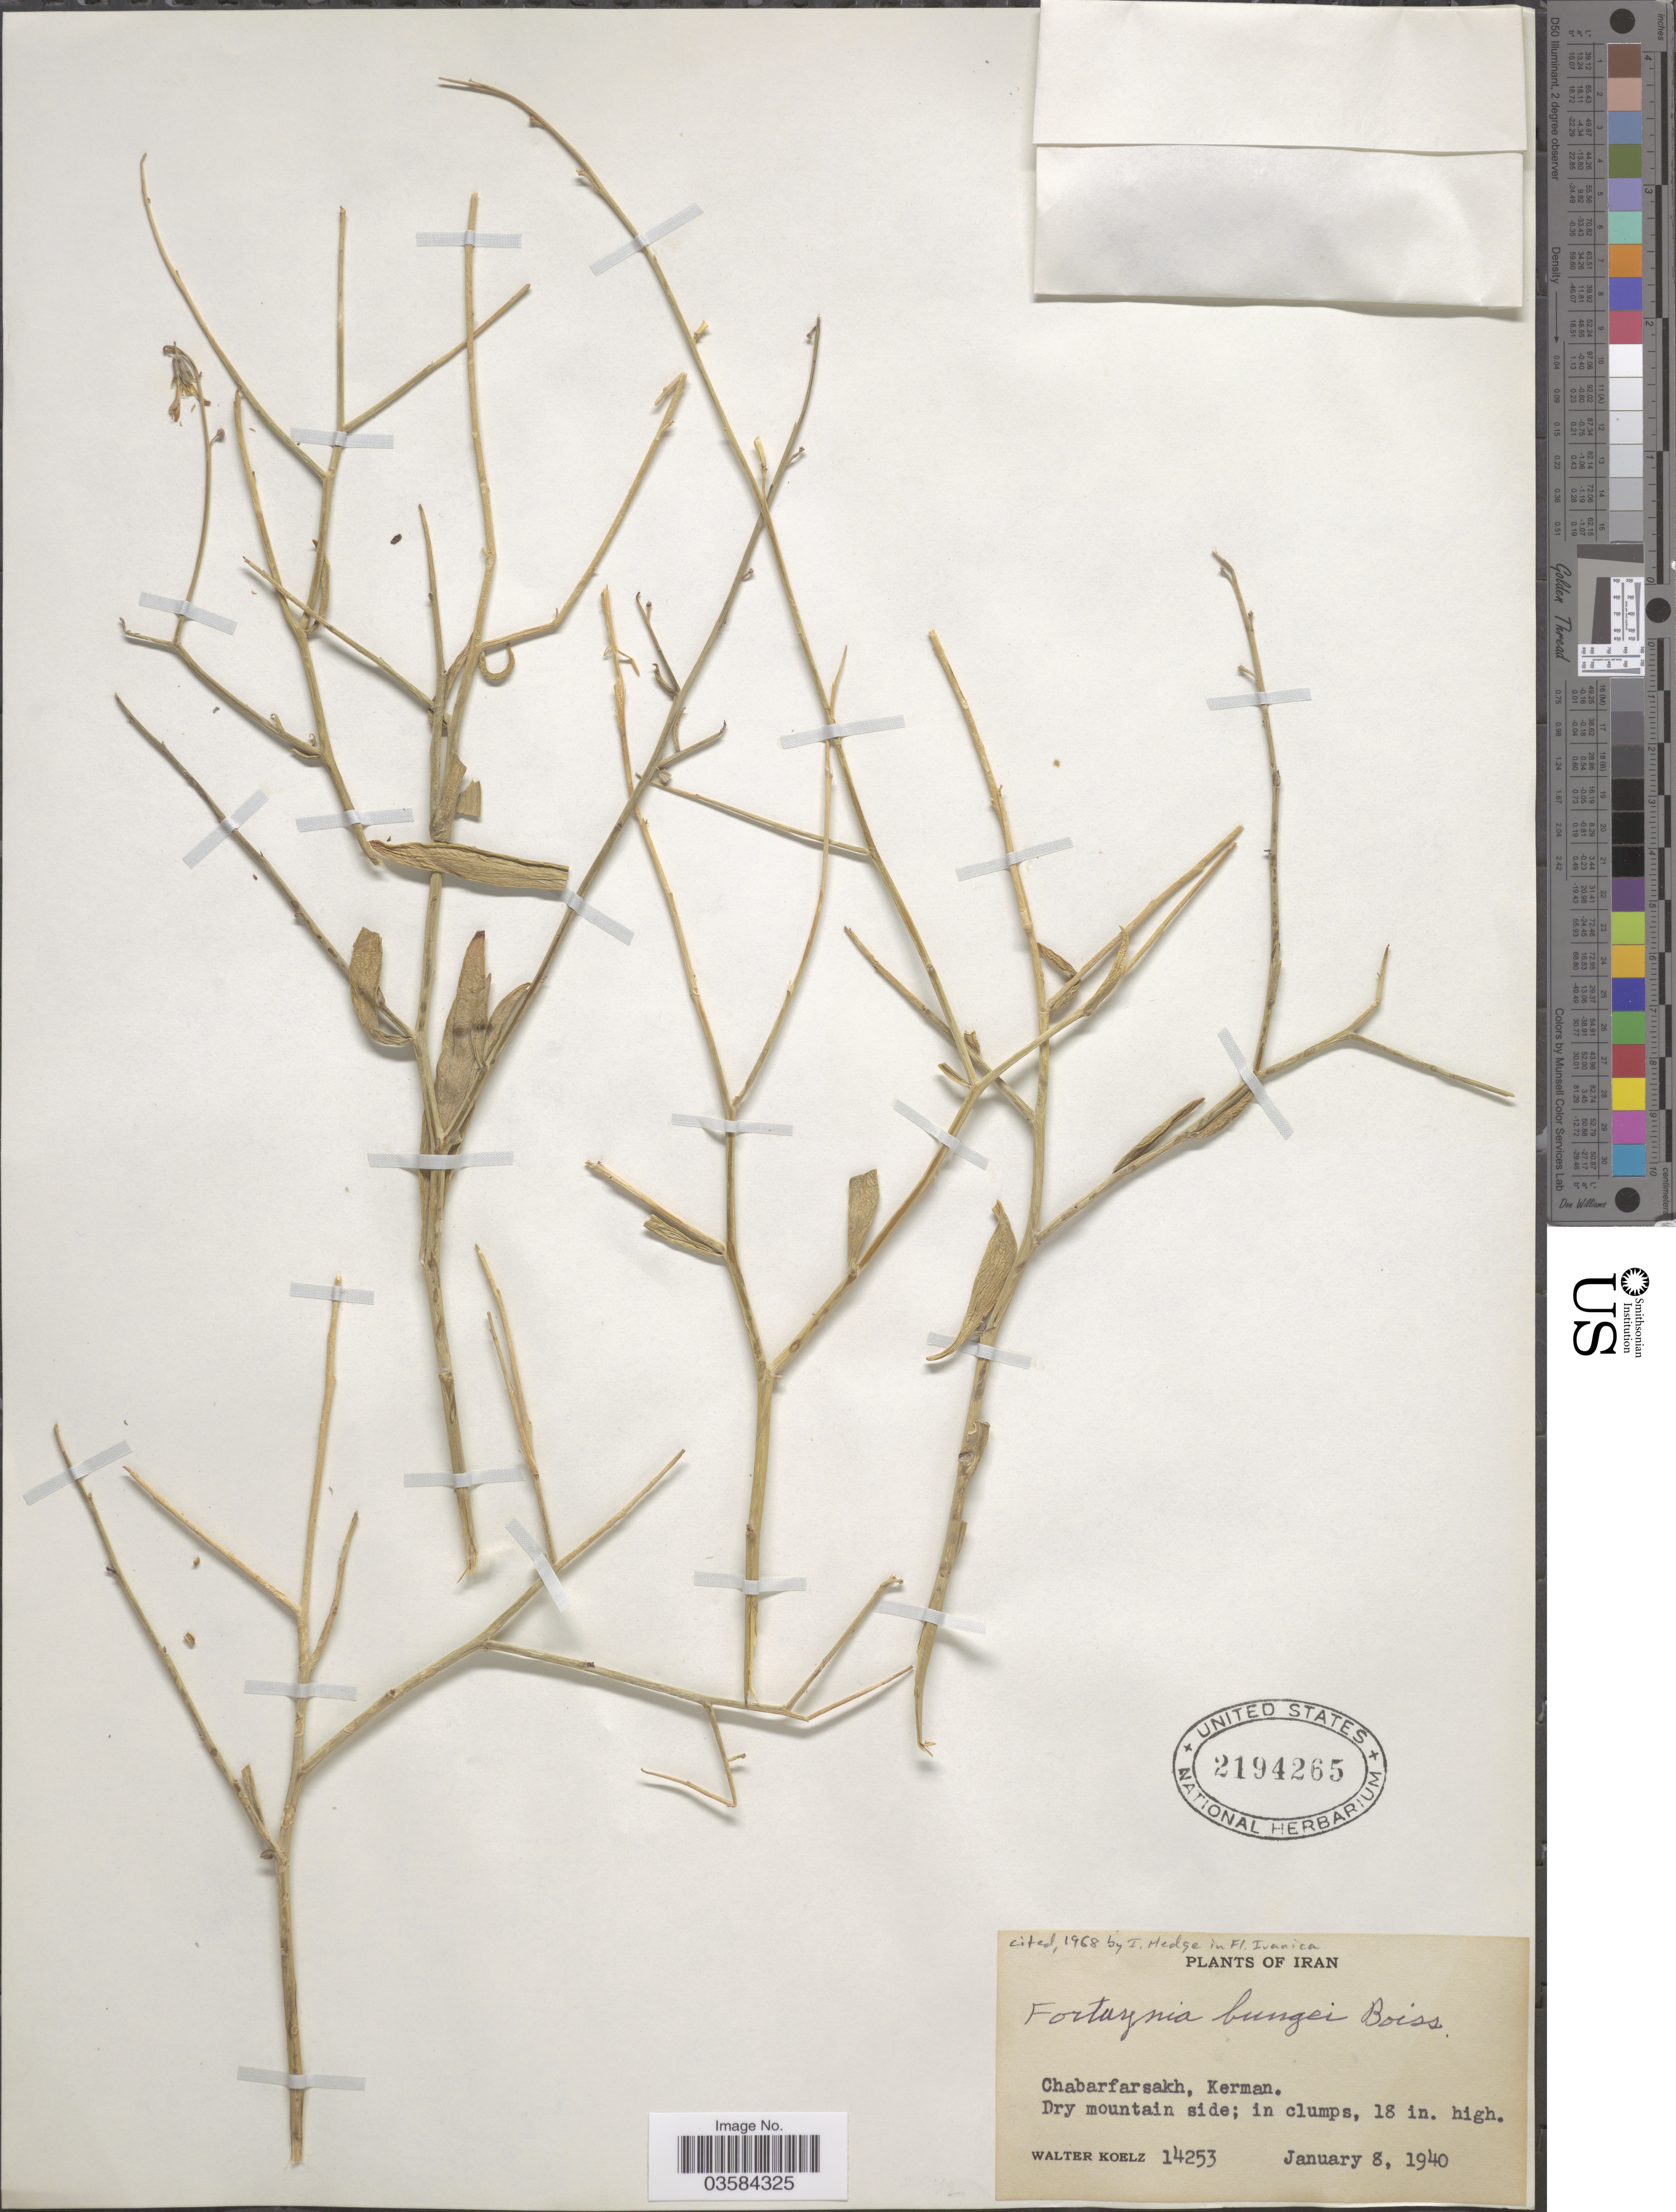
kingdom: Plantae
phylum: Tracheophyta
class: Magnoliopsida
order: Brassicales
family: Brassicaceae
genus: Fortuynia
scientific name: Fortuynia bungei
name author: Boiss.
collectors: W. N. Koelz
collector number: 14253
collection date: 1940-01-08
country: Iran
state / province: Kerman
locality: Chabarfarsakh.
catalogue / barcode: US 2194265